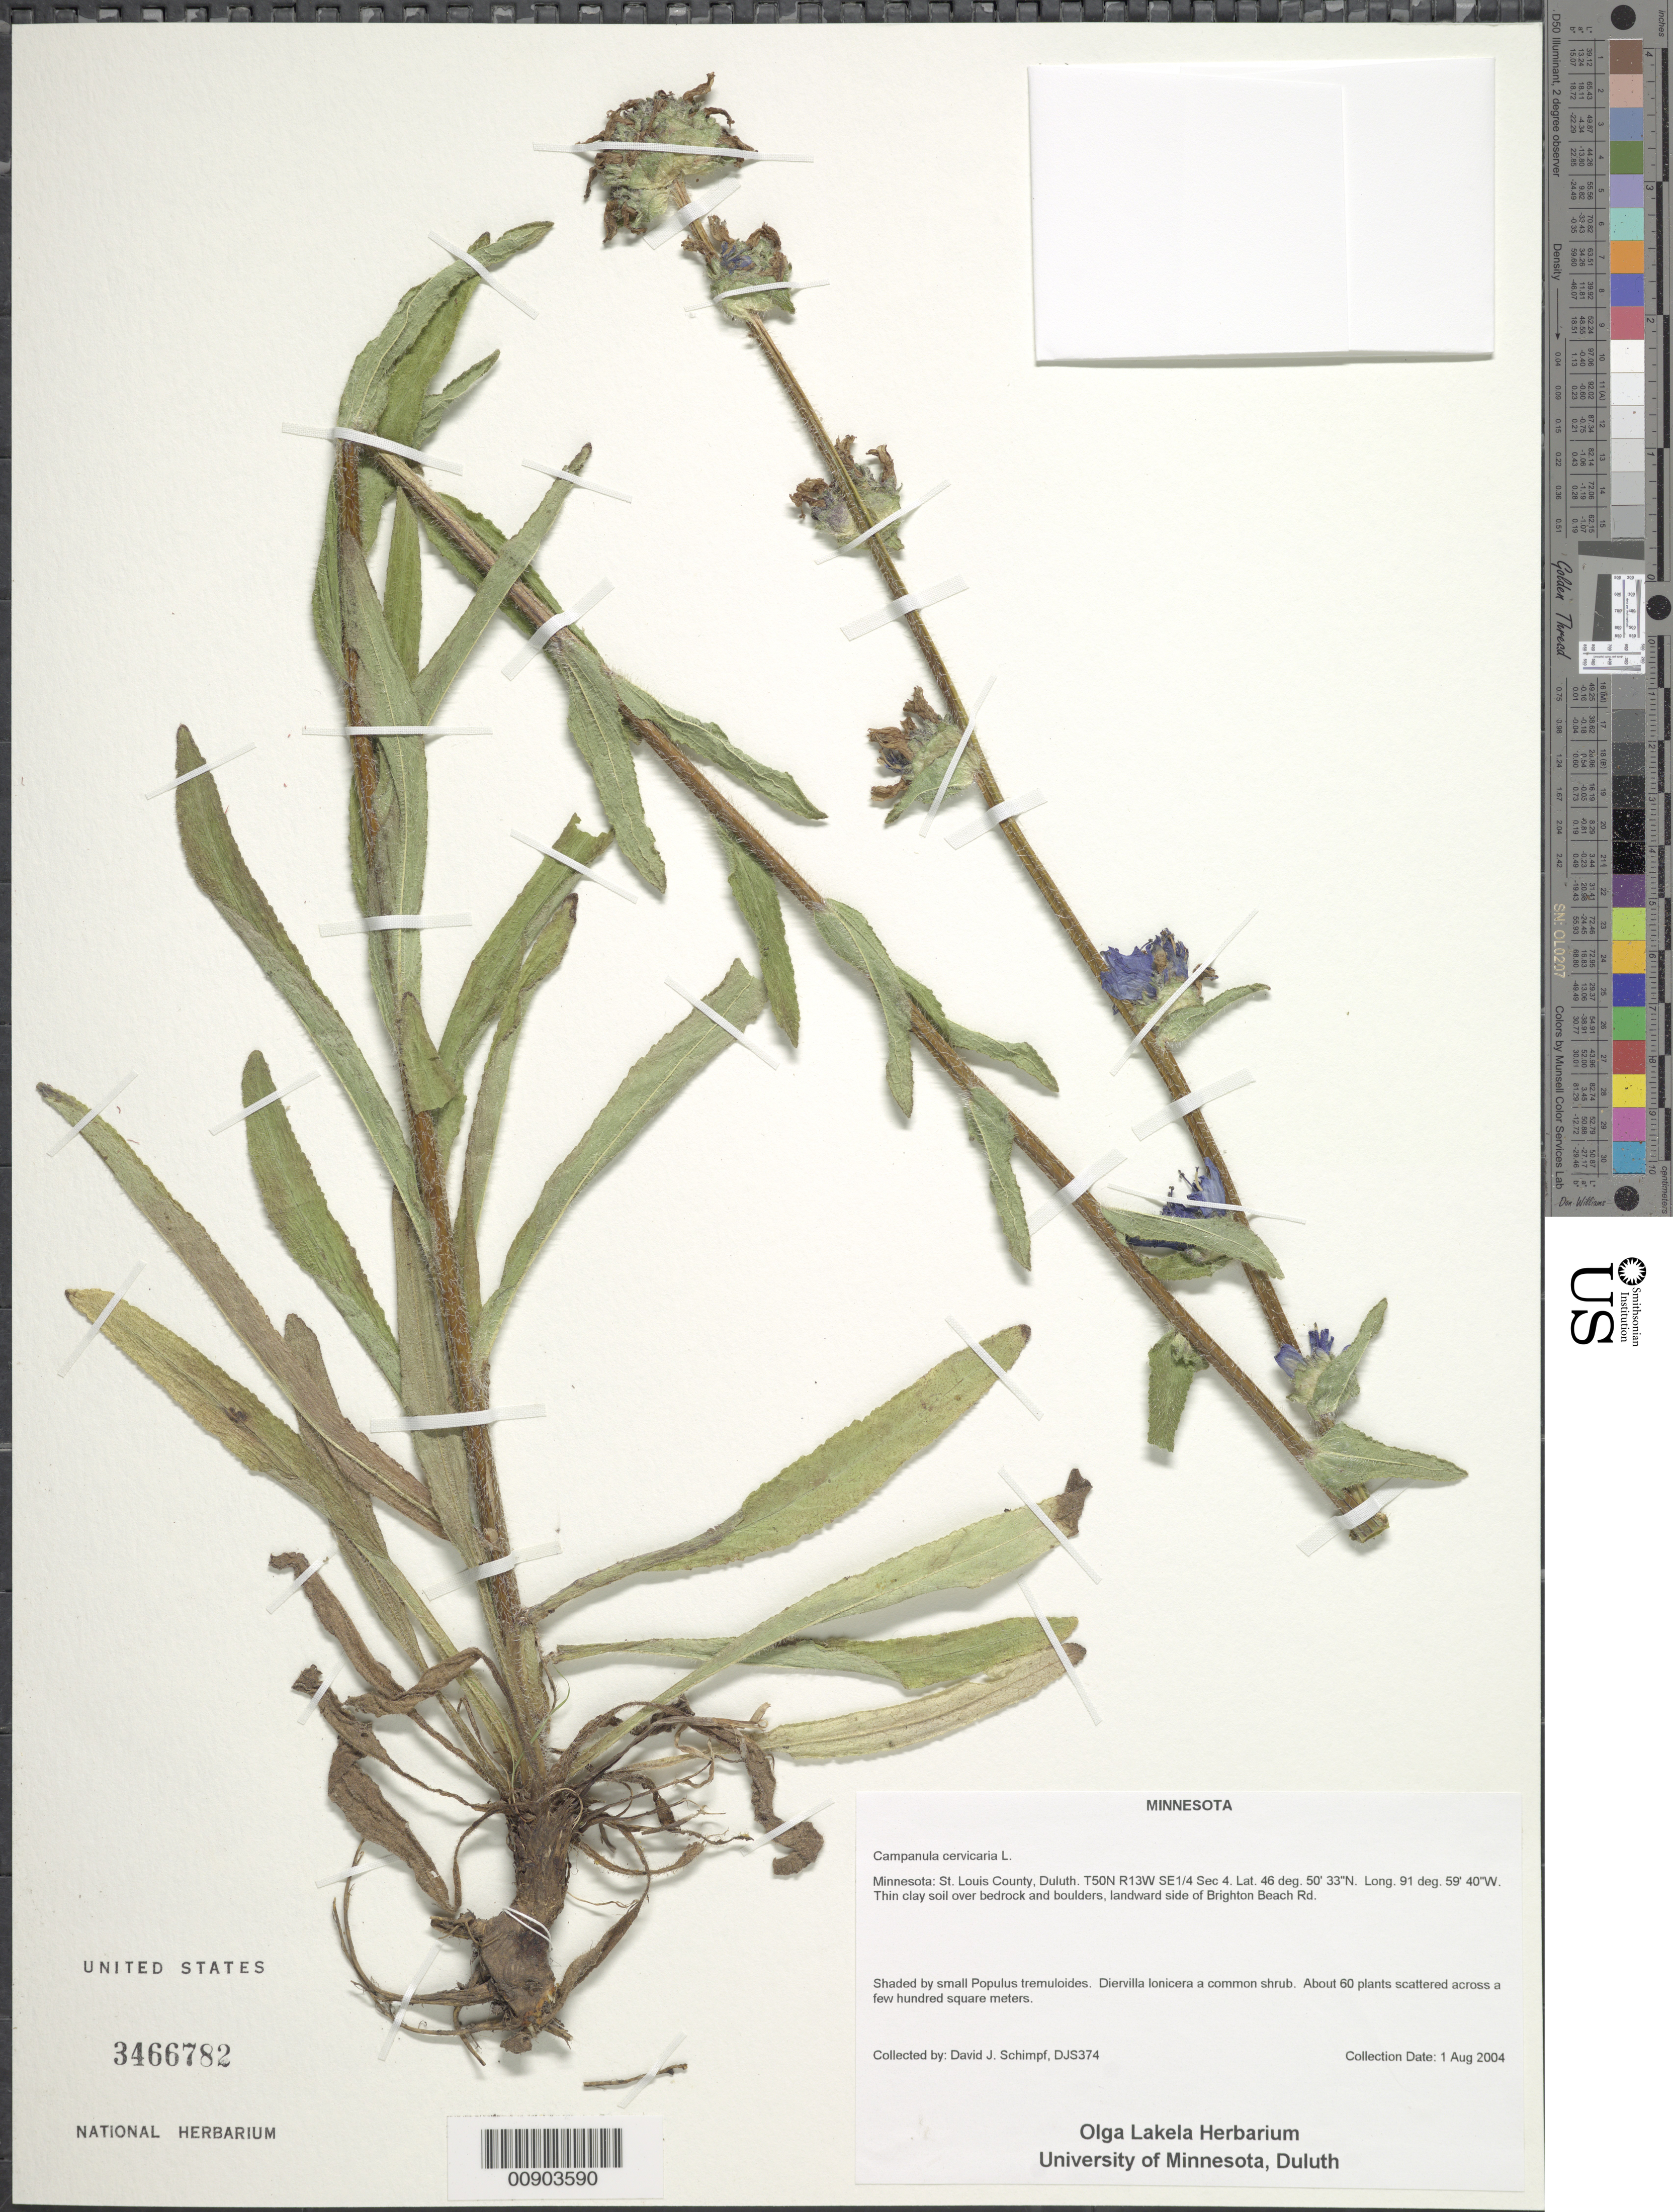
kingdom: Plantae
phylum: Tracheophyta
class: Magnoliopsida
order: Asterales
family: Campanulaceae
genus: Campanula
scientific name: Campanula cervicaria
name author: L.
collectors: D. Schimpf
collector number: DJS374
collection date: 2004-08-01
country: United States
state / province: Minnesota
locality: St. Louis County, Duluth, landward side of Brighton Beach Rd.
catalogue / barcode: US 3466782